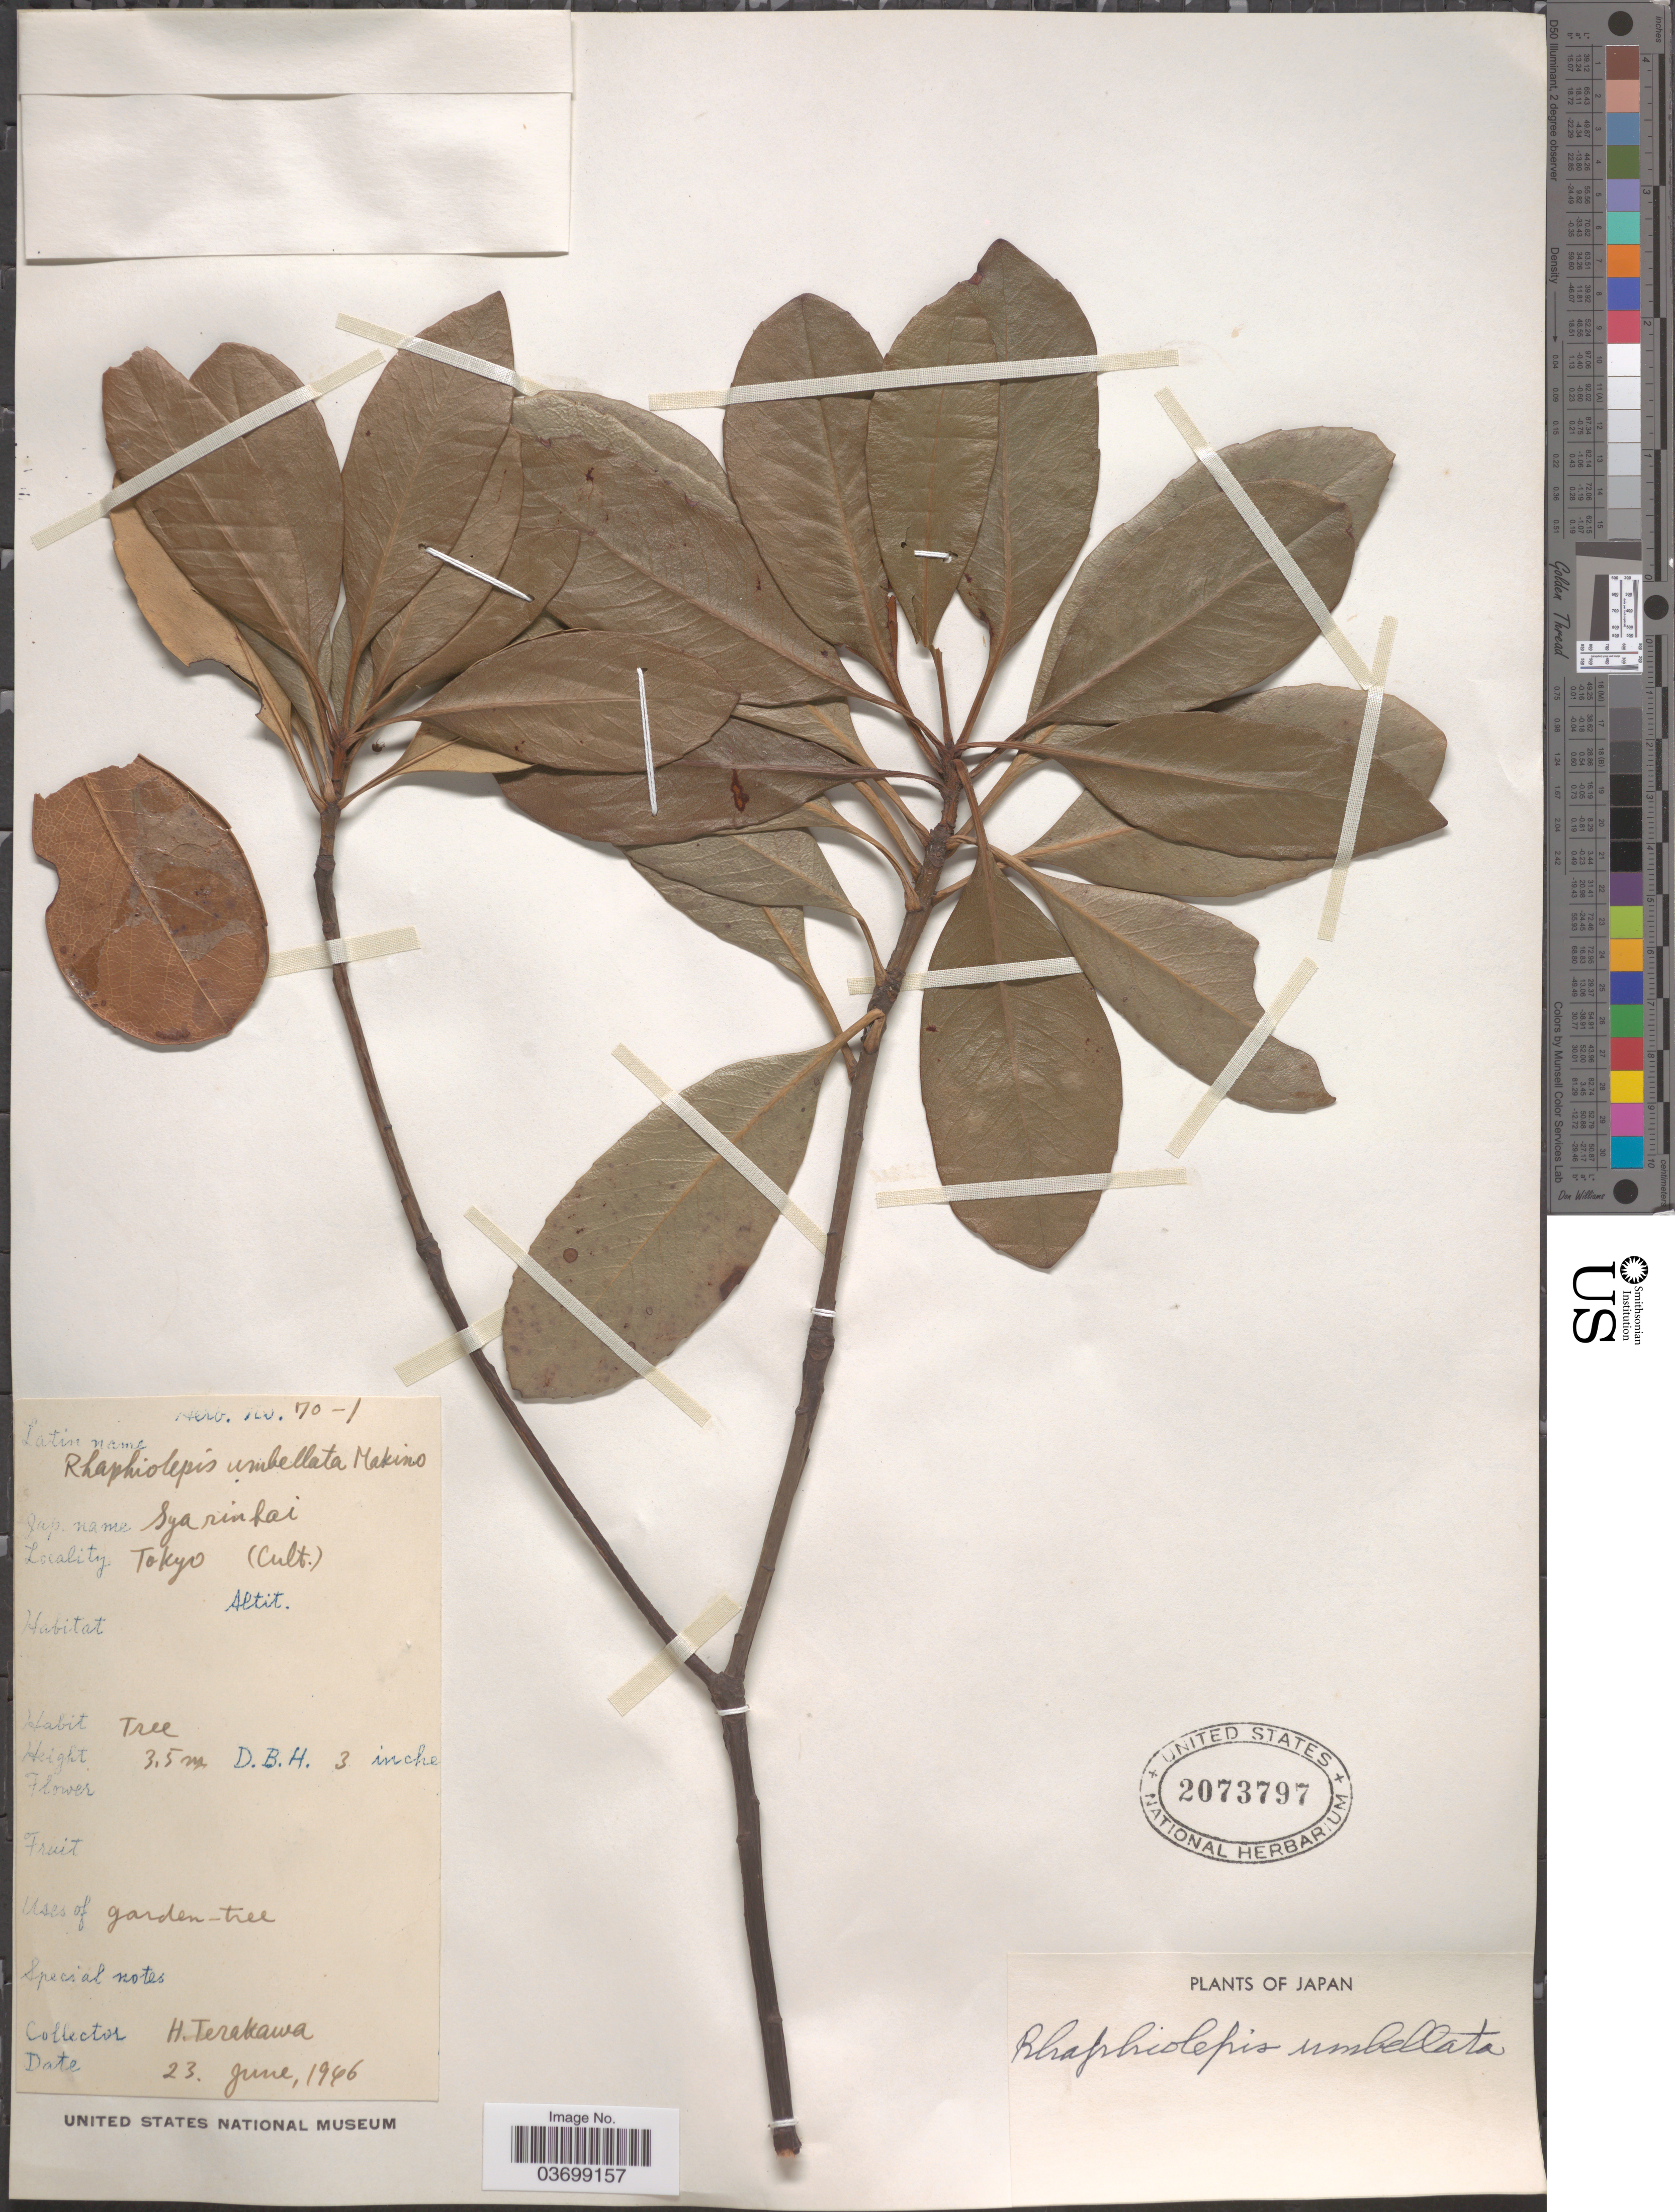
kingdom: Plantae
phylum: Tracheophyta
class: Magnoliopsida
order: Rosales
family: Rosaceae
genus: Rhaphiolepis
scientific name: Rhaphiolepis umbellata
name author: (Thunb.) Makino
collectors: H. Terakawa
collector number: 70-1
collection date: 1946-06-23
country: Japan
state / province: Tokyo, Federal City of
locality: Tokyo.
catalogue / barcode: US 2073797